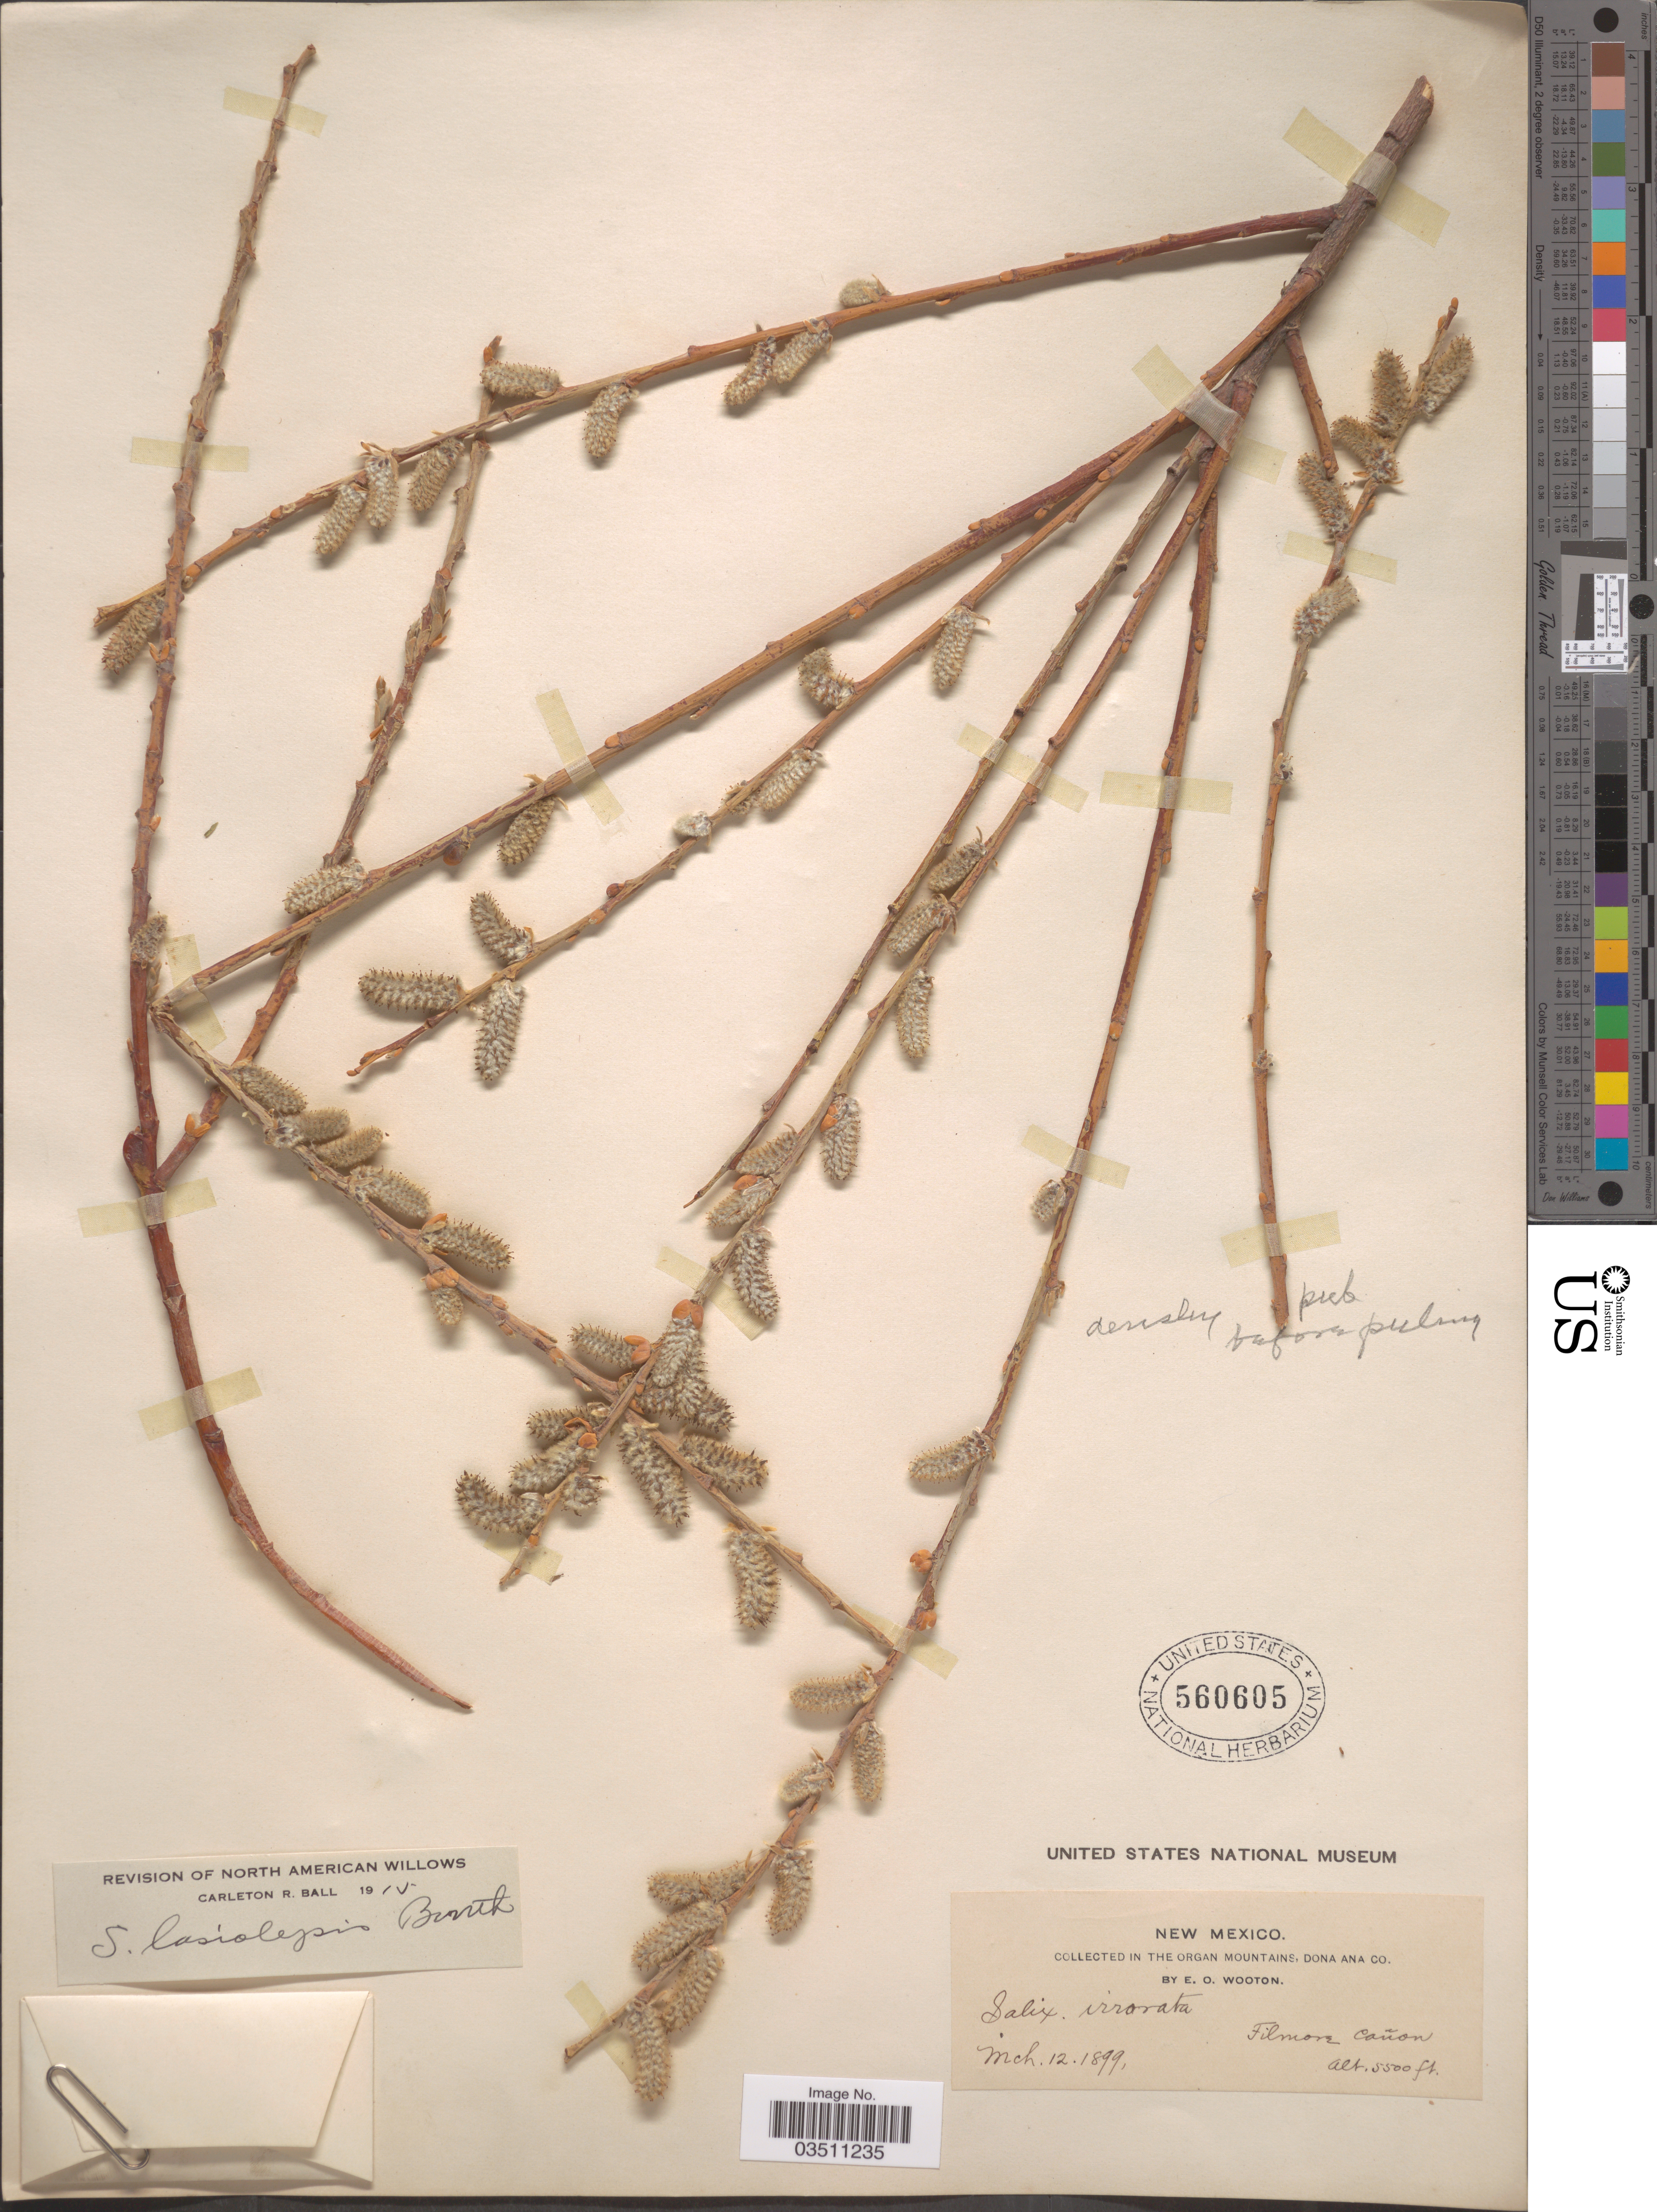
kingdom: Plantae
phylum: Tracheophyta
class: Magnoliopsida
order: Malpighiales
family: Salicaceae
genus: Salix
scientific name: Salix lasiolepis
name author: Benth.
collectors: E. O. Wooton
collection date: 1899-03-12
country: United States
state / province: New Mexico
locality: In the Organ Mountains, Dona Ana Co. Filmore Cañon.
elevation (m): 1676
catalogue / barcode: US 560605